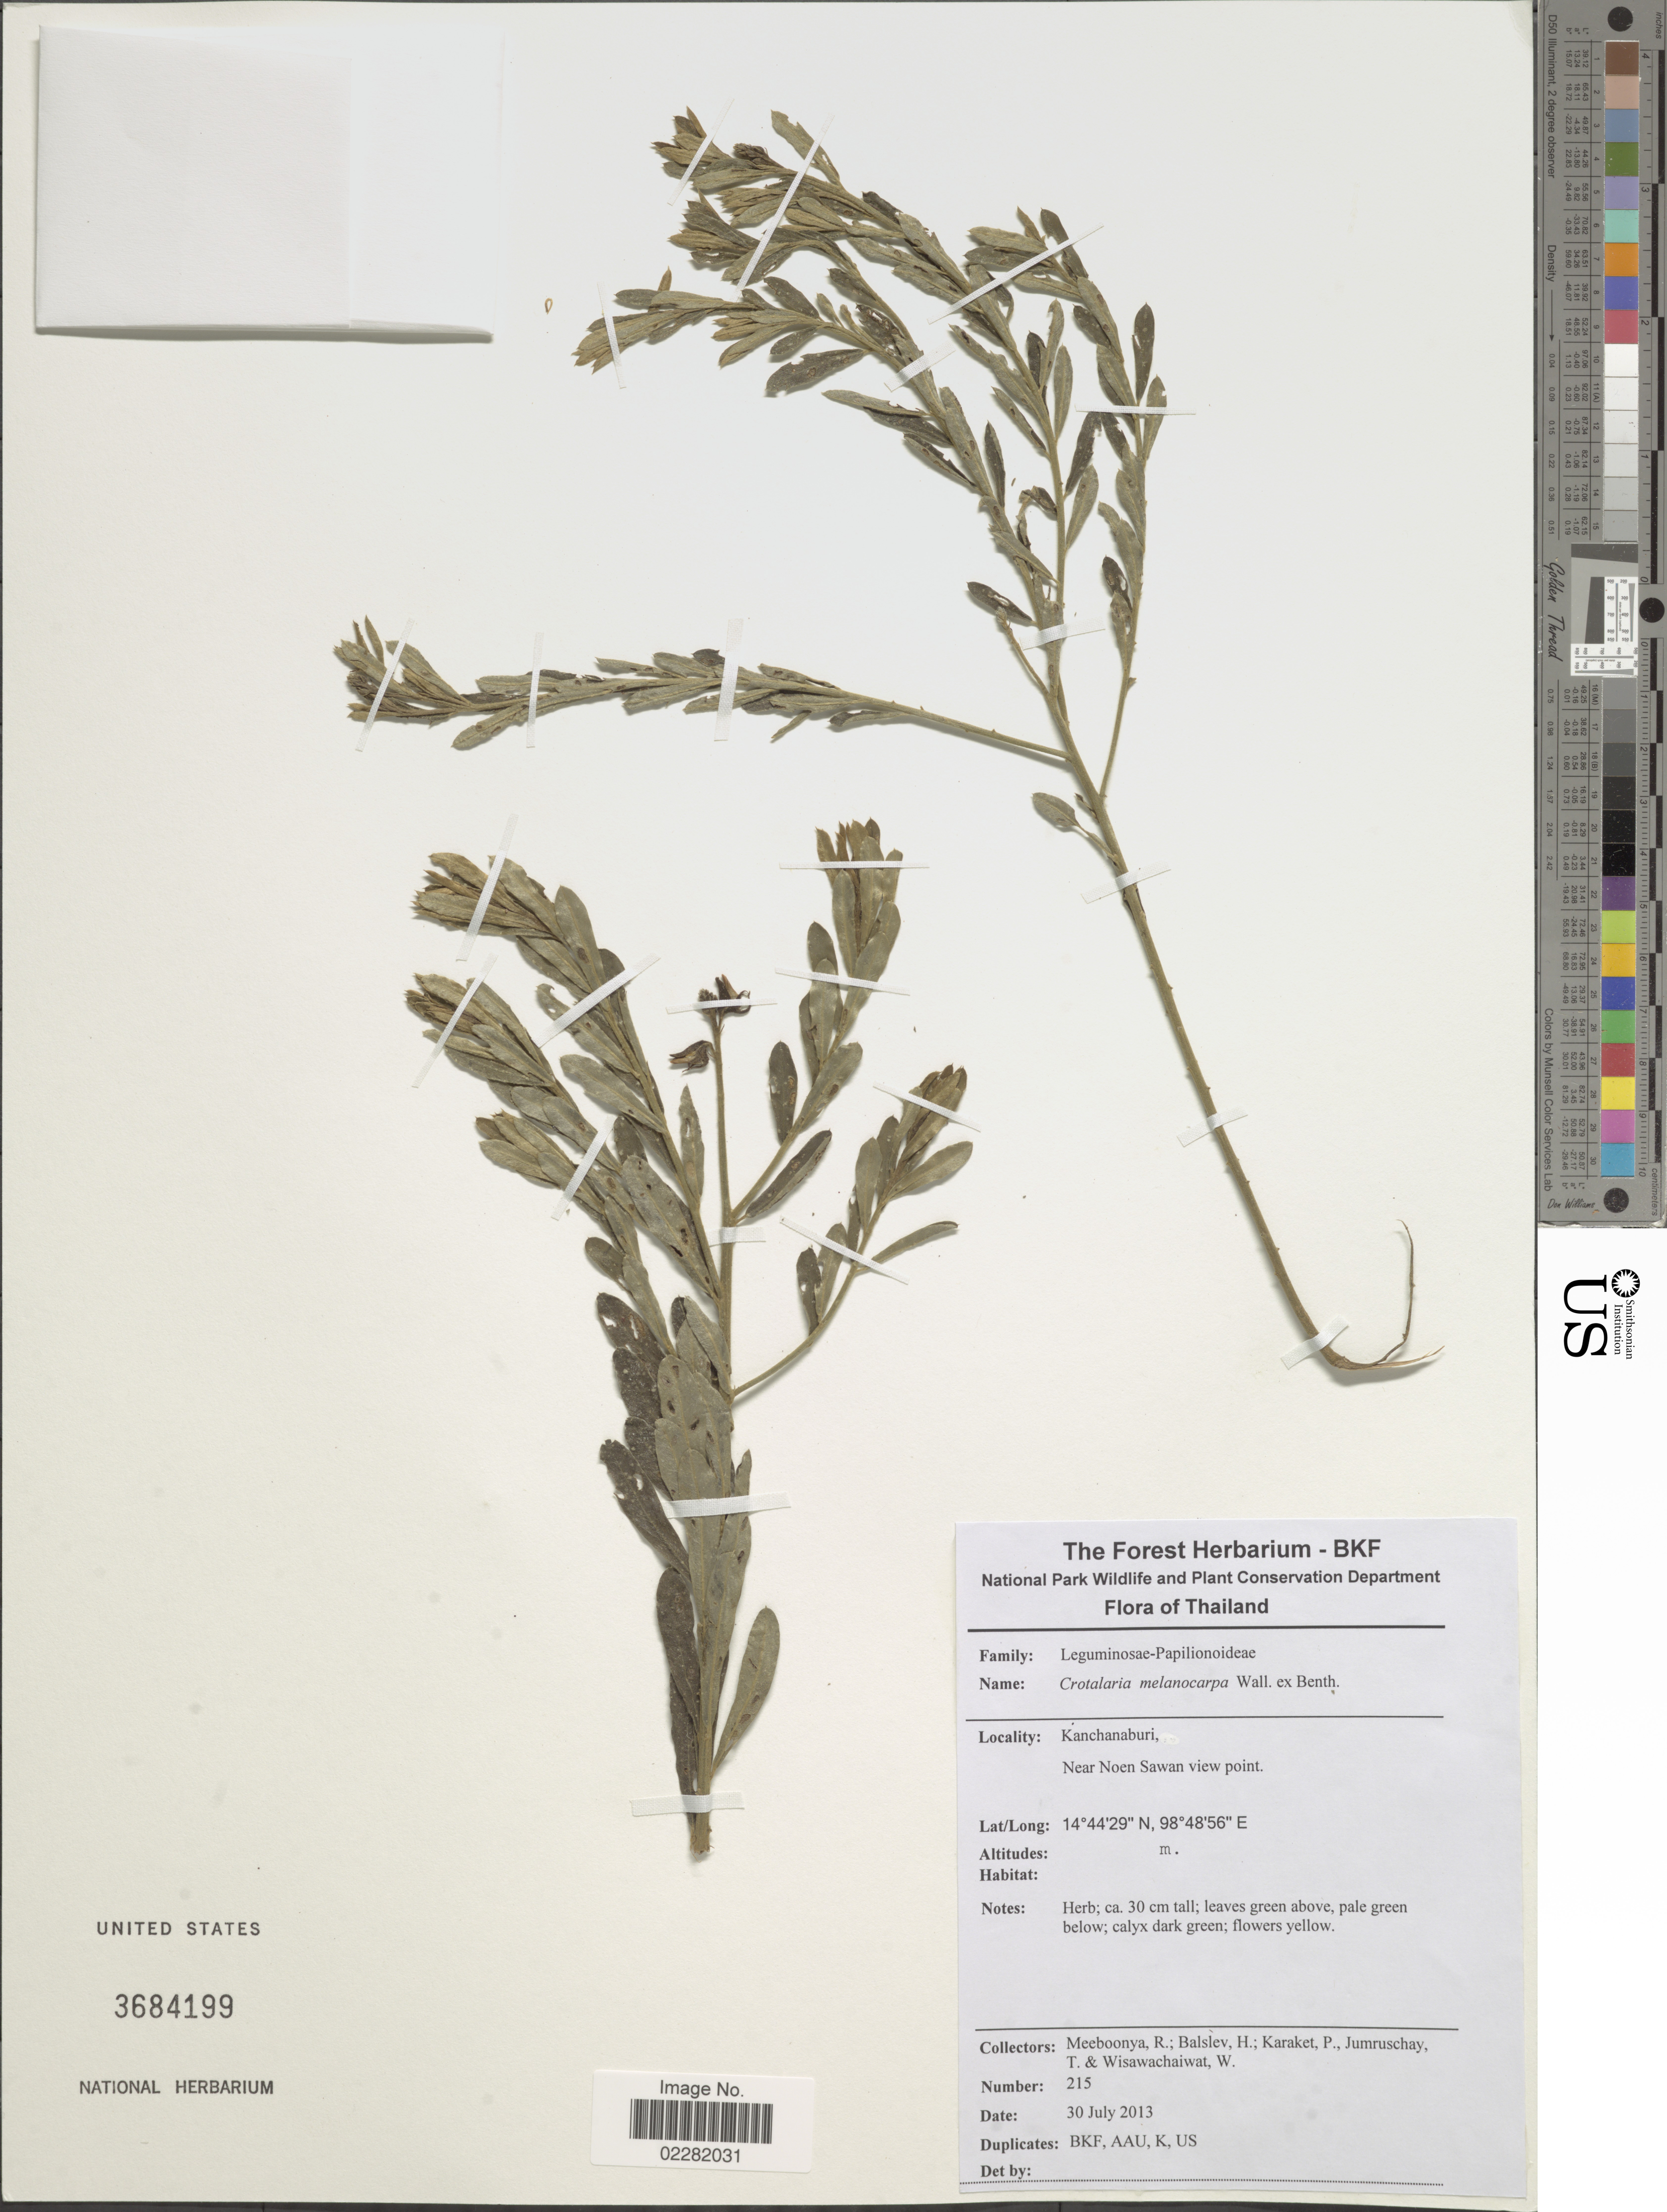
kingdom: Plantae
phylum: Tracheophyta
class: Magnoliopsida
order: Fabales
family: Fabaceae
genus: Crotalaria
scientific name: Crotalaria melanocarpa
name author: Benth.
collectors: R. Meeboonya, H. Balslev, P. Karaket, T. Jumruschay & W. Wisawachaiwat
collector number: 215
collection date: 2013-07-30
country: Thailand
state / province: Kanchanaburi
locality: Near Noen Sawan view point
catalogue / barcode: US 3684199